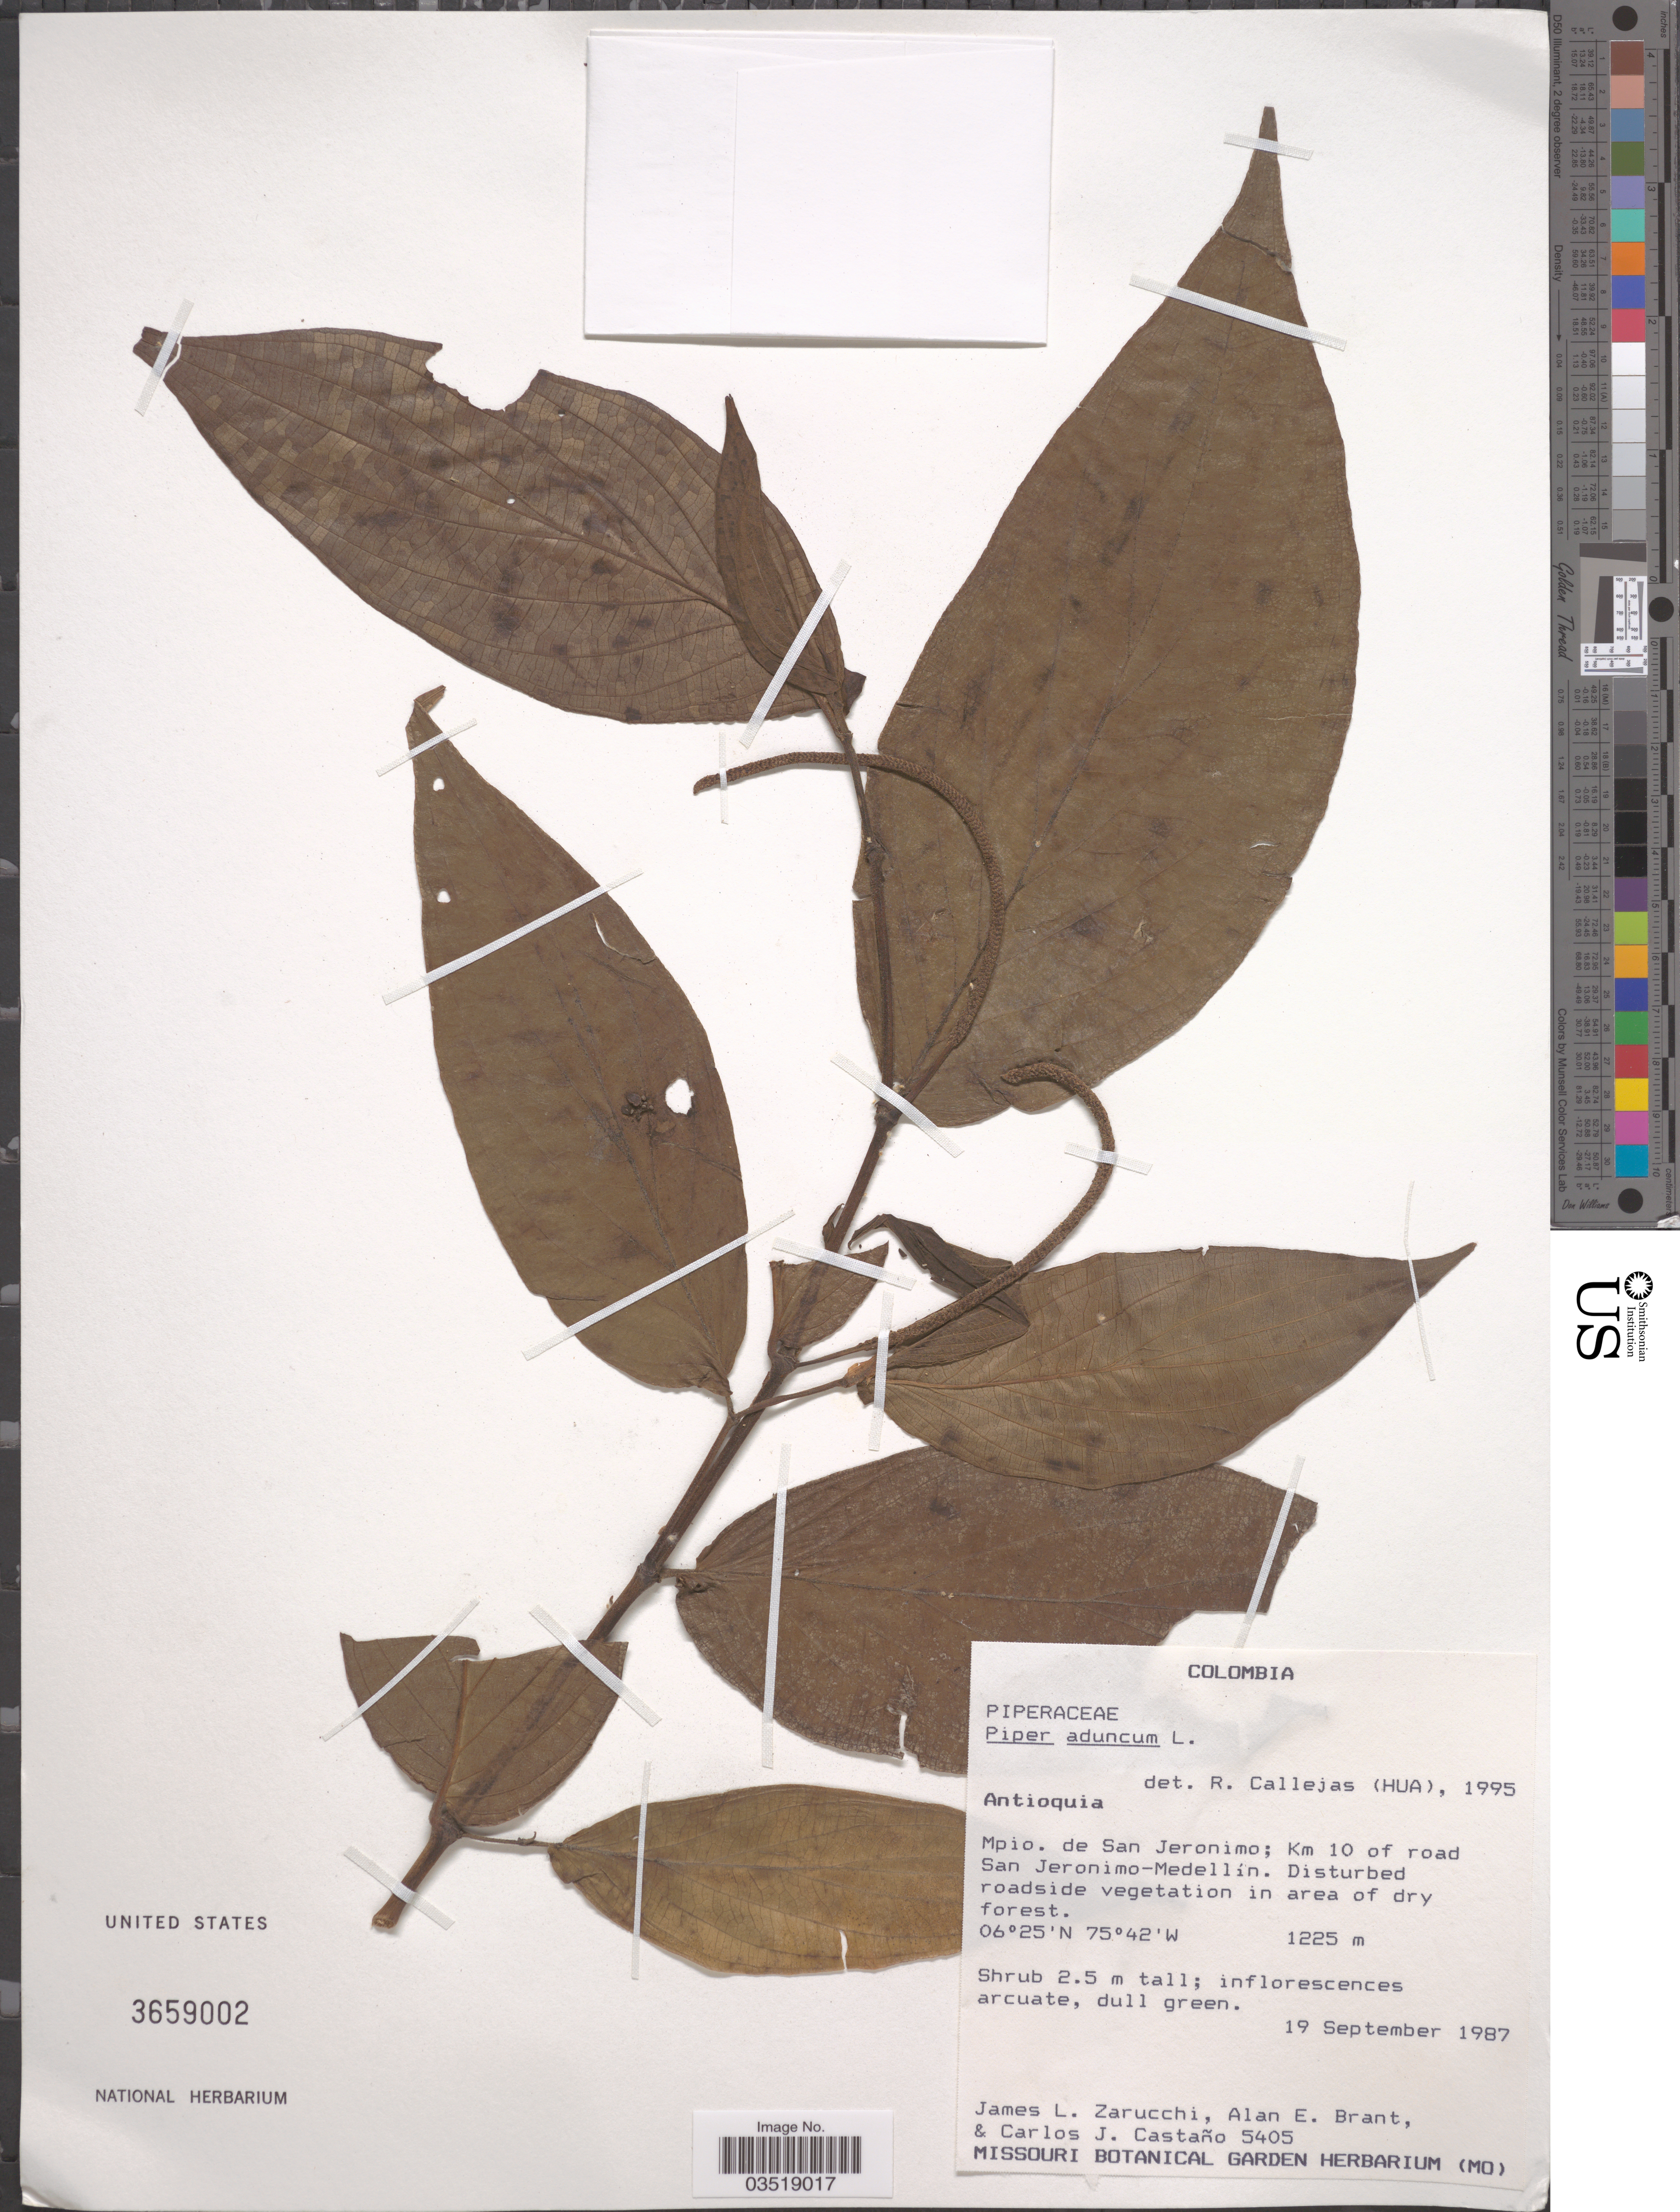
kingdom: Plantae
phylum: Tracheophyta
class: Magnoliopsida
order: Piperales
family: Piperaceae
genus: Piper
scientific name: Piper aduncum var. aduncum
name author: L.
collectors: J. L. Zarucchi, A. Brant & C. Castaño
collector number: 5405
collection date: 1987-09-19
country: Colombia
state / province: Antioquia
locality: Mpio. de San Jeronimo; Km 10 of road San Jeronimo-Medellín.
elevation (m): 1225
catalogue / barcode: US 3659002